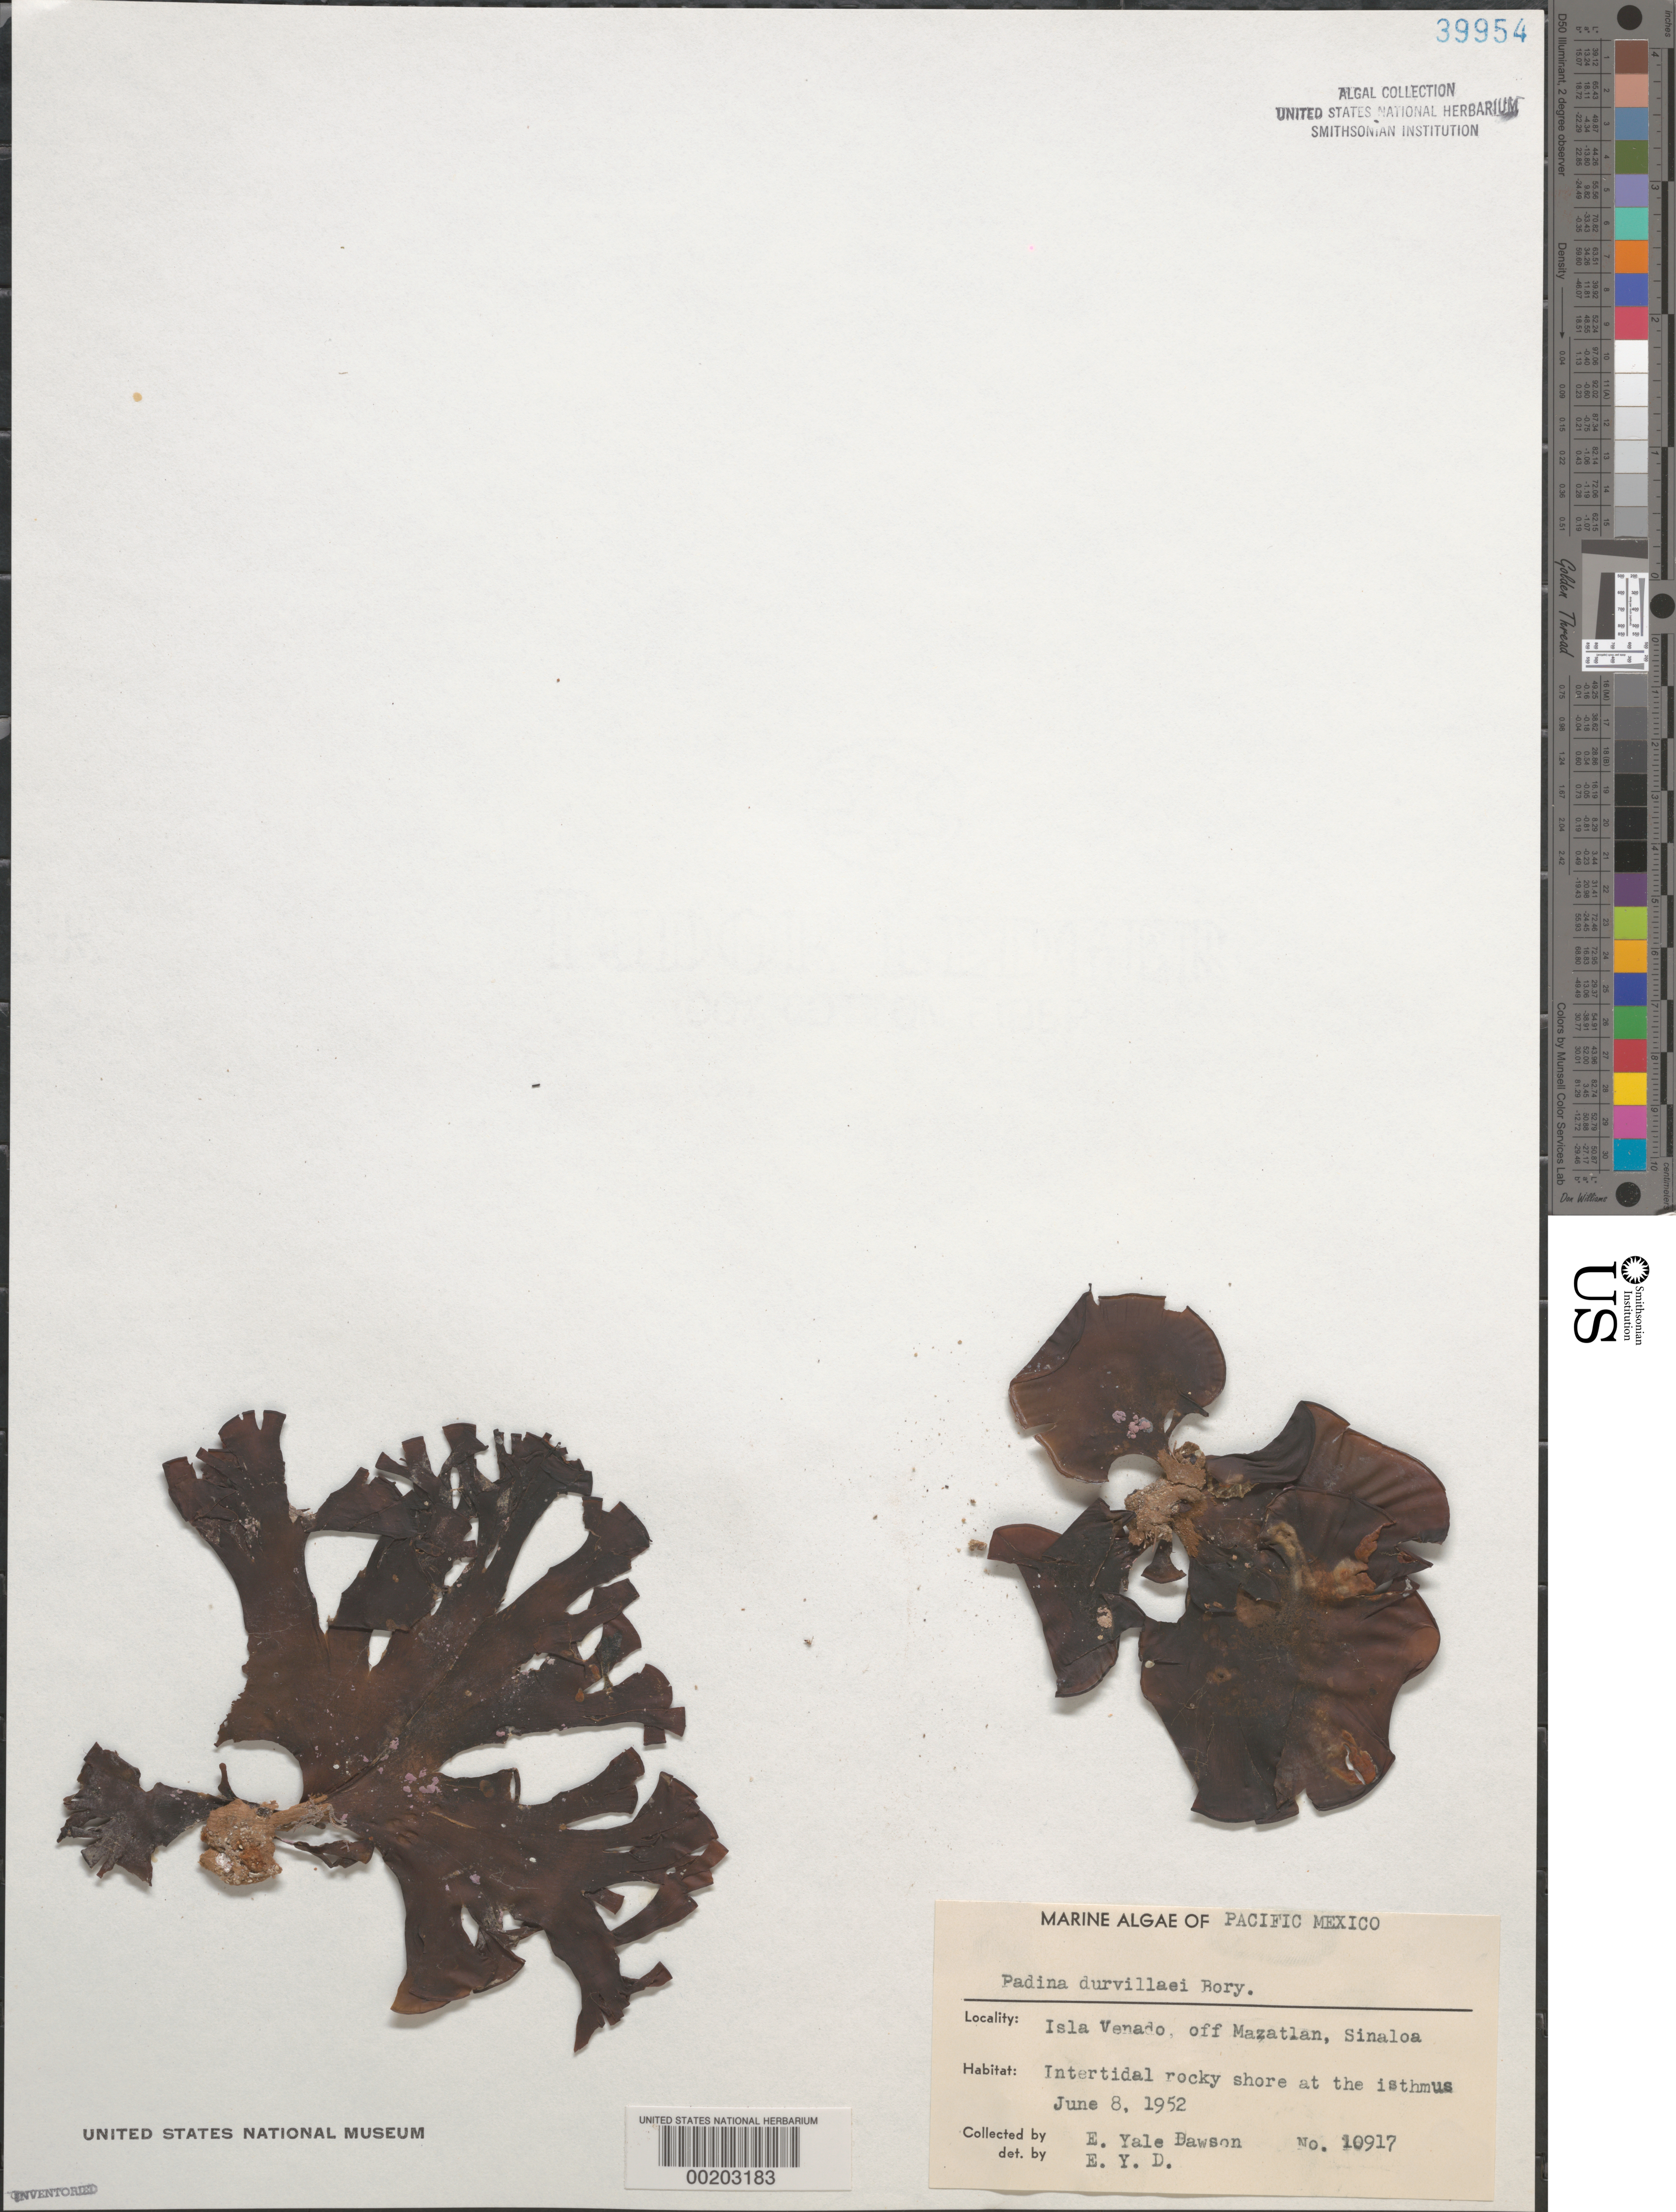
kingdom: Chromista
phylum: Ochrophyta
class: Phaeophyceae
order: Dictyotales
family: Dictyotaceae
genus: Padina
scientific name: Padina durvillaei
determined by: Dawson, E. Y.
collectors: E. Y. Dawson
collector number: EYD 10917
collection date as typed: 08 Jun 1952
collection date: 1952-06-08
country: Mexico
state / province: Sinaloa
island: Isla Venado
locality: Off Mazatlan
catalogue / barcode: US 39954